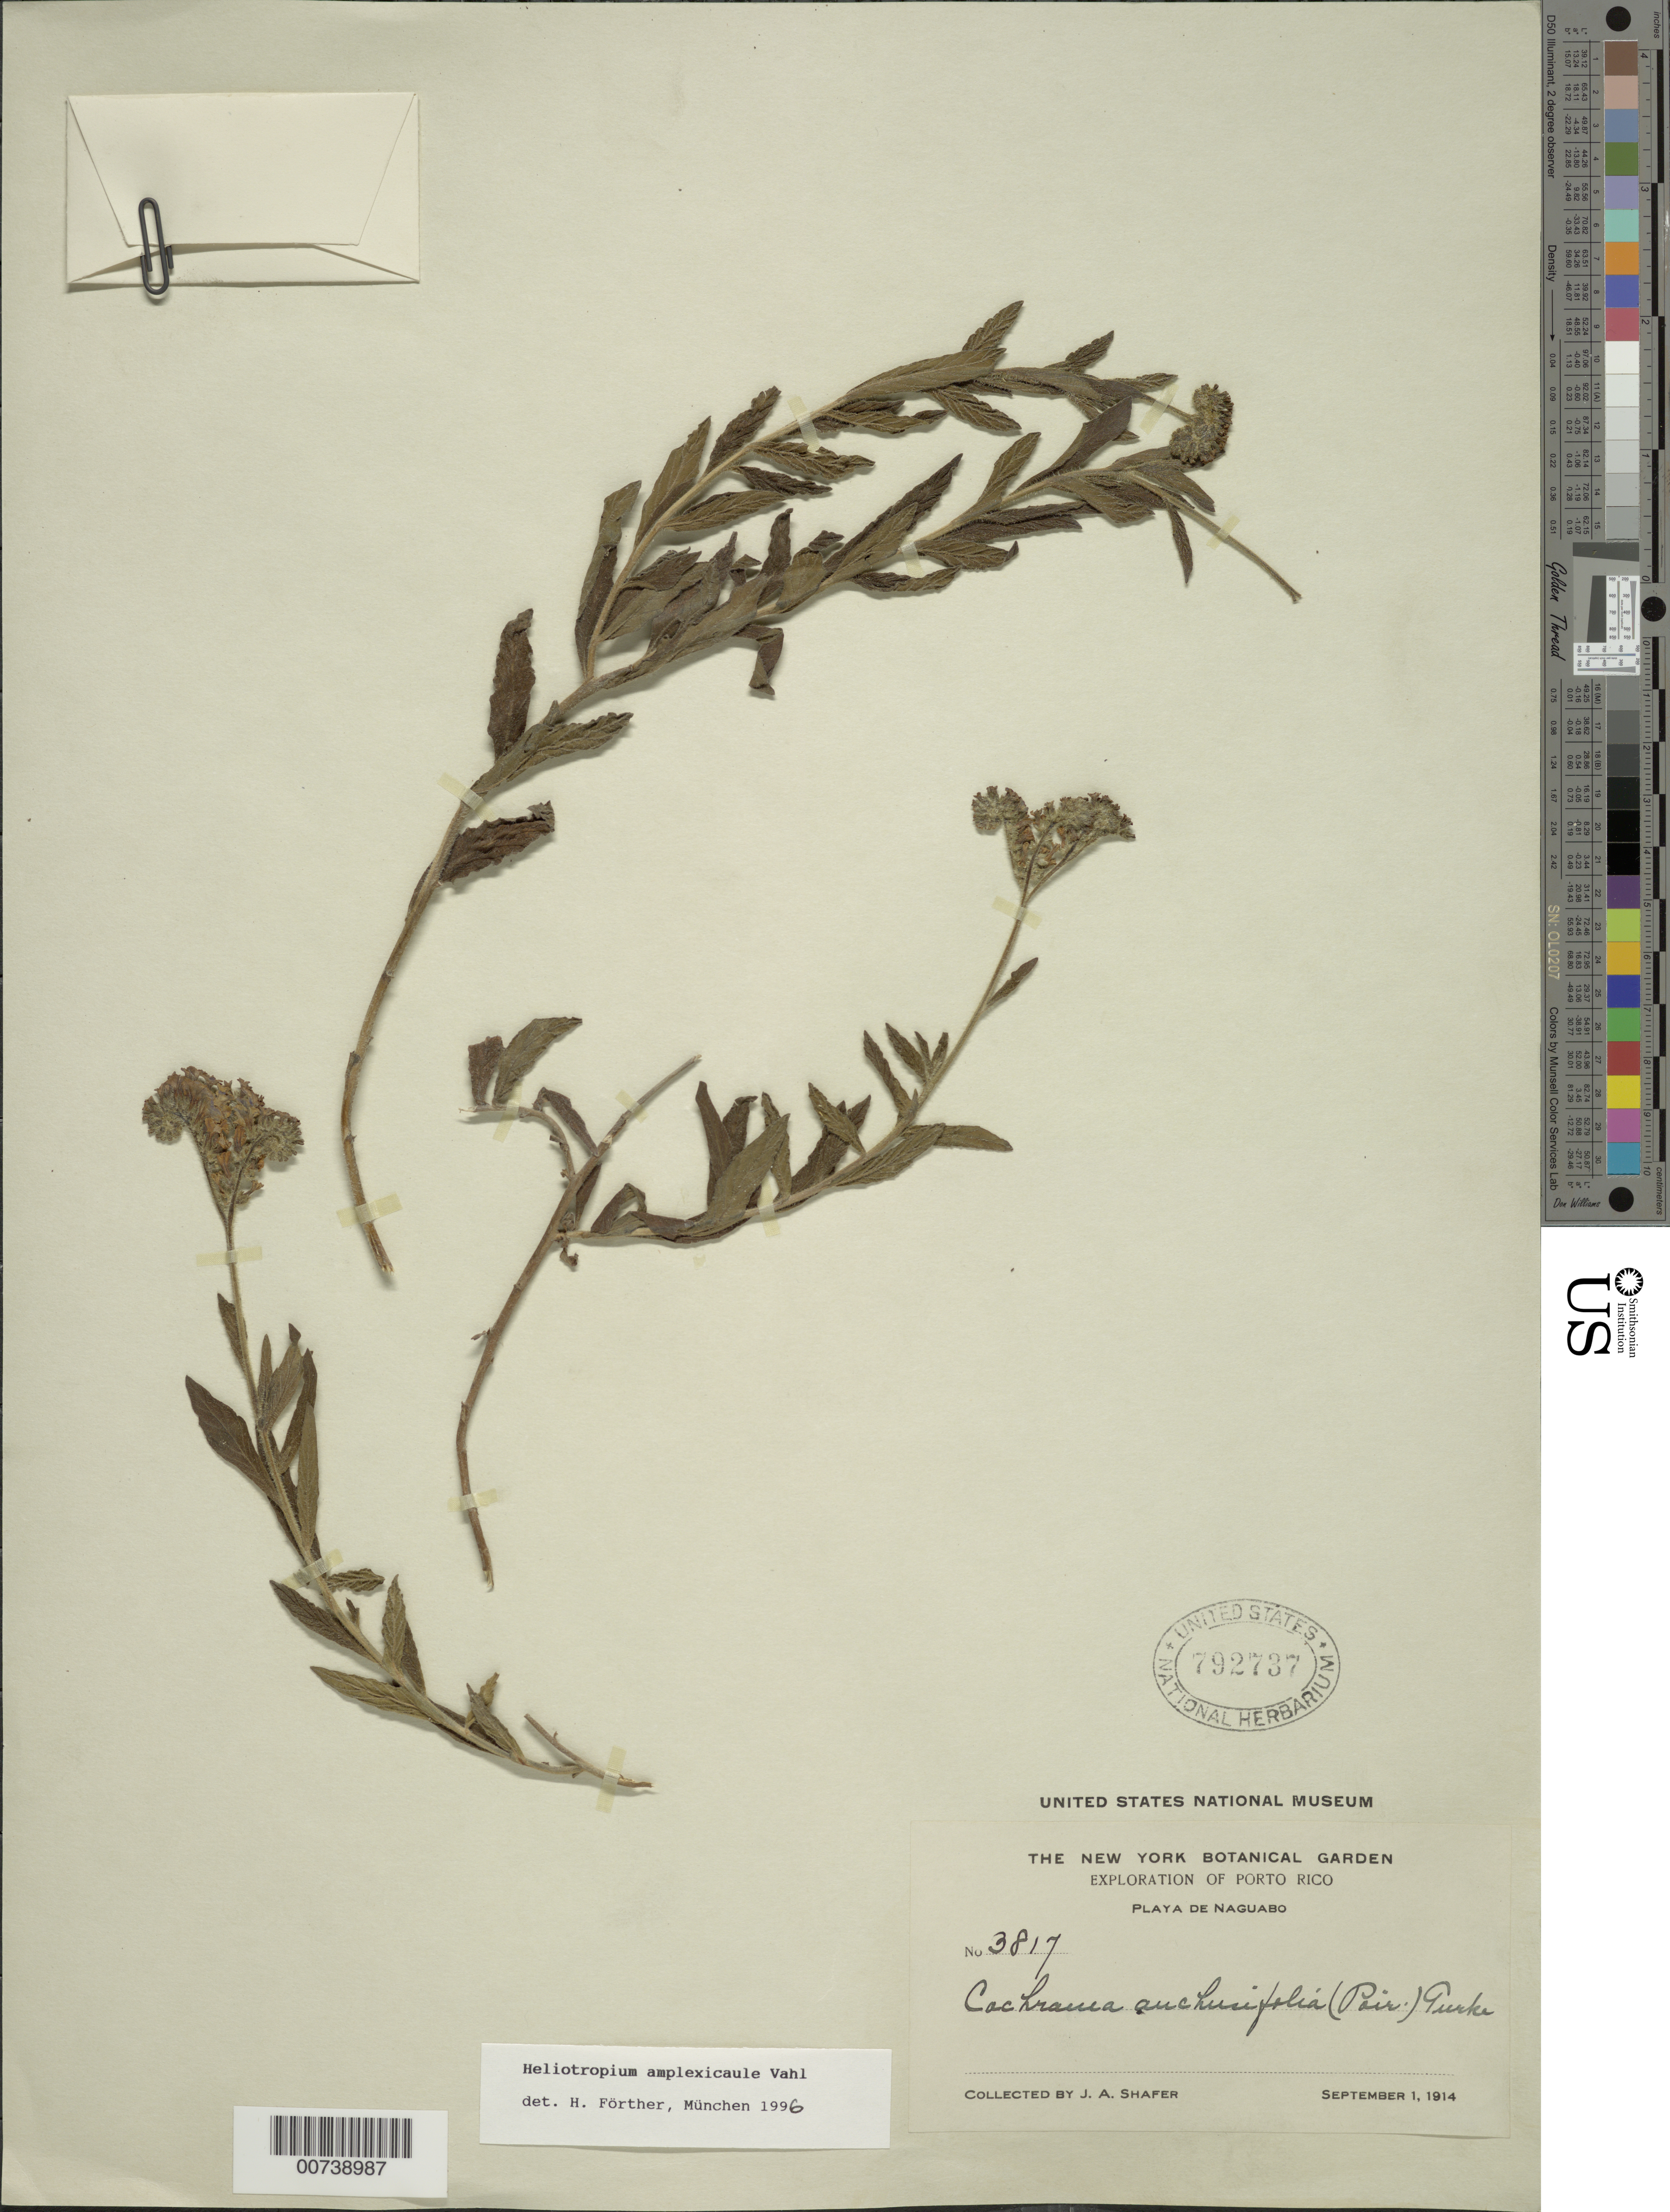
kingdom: Plantae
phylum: Tracheophyta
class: Magnoliopsida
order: Boraginales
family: Heliotropiaceae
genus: Heliotropium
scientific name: Heliotropium amplexicaule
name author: Vahl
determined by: Fôrther, H.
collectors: J. A. Shafer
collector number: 3817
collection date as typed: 01 Sep 1914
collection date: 1914-09-01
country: Puerto Rico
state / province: Naguabo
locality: Playa de Naguabo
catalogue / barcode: US 792737